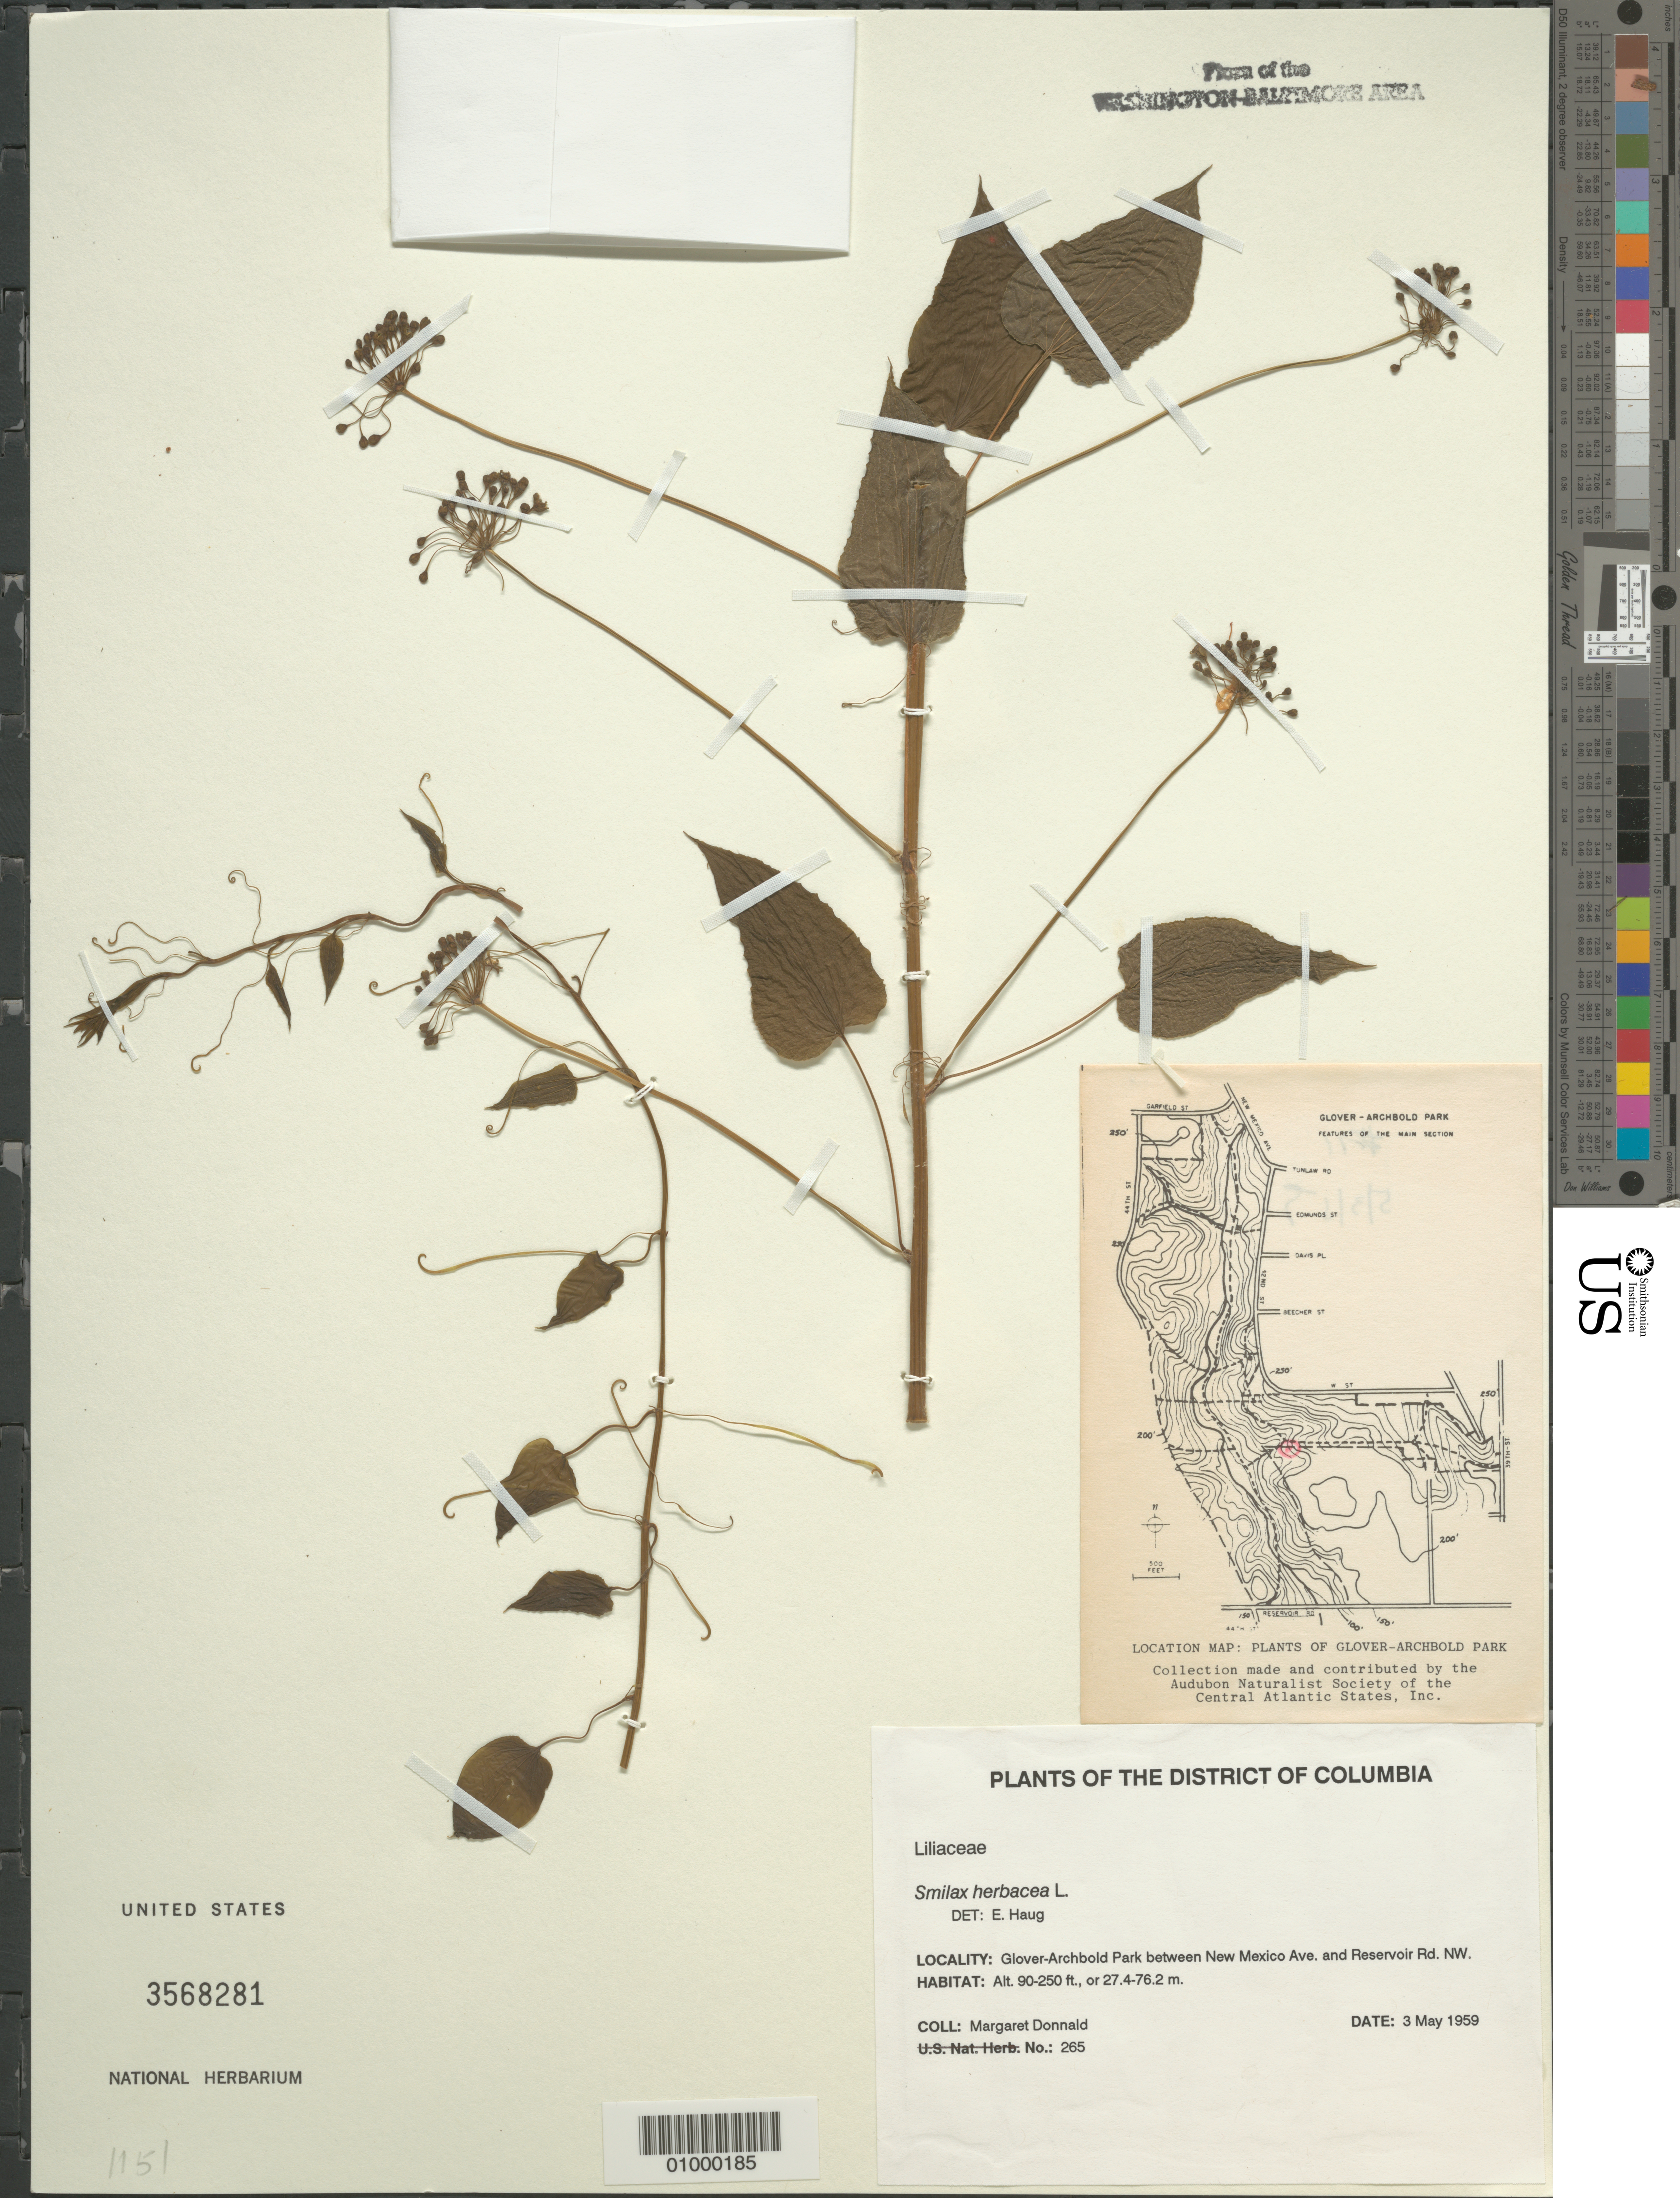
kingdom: Plantae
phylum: Tracheophyta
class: Liliopsida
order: Liliales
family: Smilacaceae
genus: Smilax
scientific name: Smilax herbacea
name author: L.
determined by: Haug, E., (UNITED STATES)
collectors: M. Donnald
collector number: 265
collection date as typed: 3 May 1959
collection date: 1959-05-03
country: United States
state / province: District of Columbia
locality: Glover-Archbold Park between New Mexico Avenue and Reservoir Road NW.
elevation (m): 27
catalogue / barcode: US 3568281